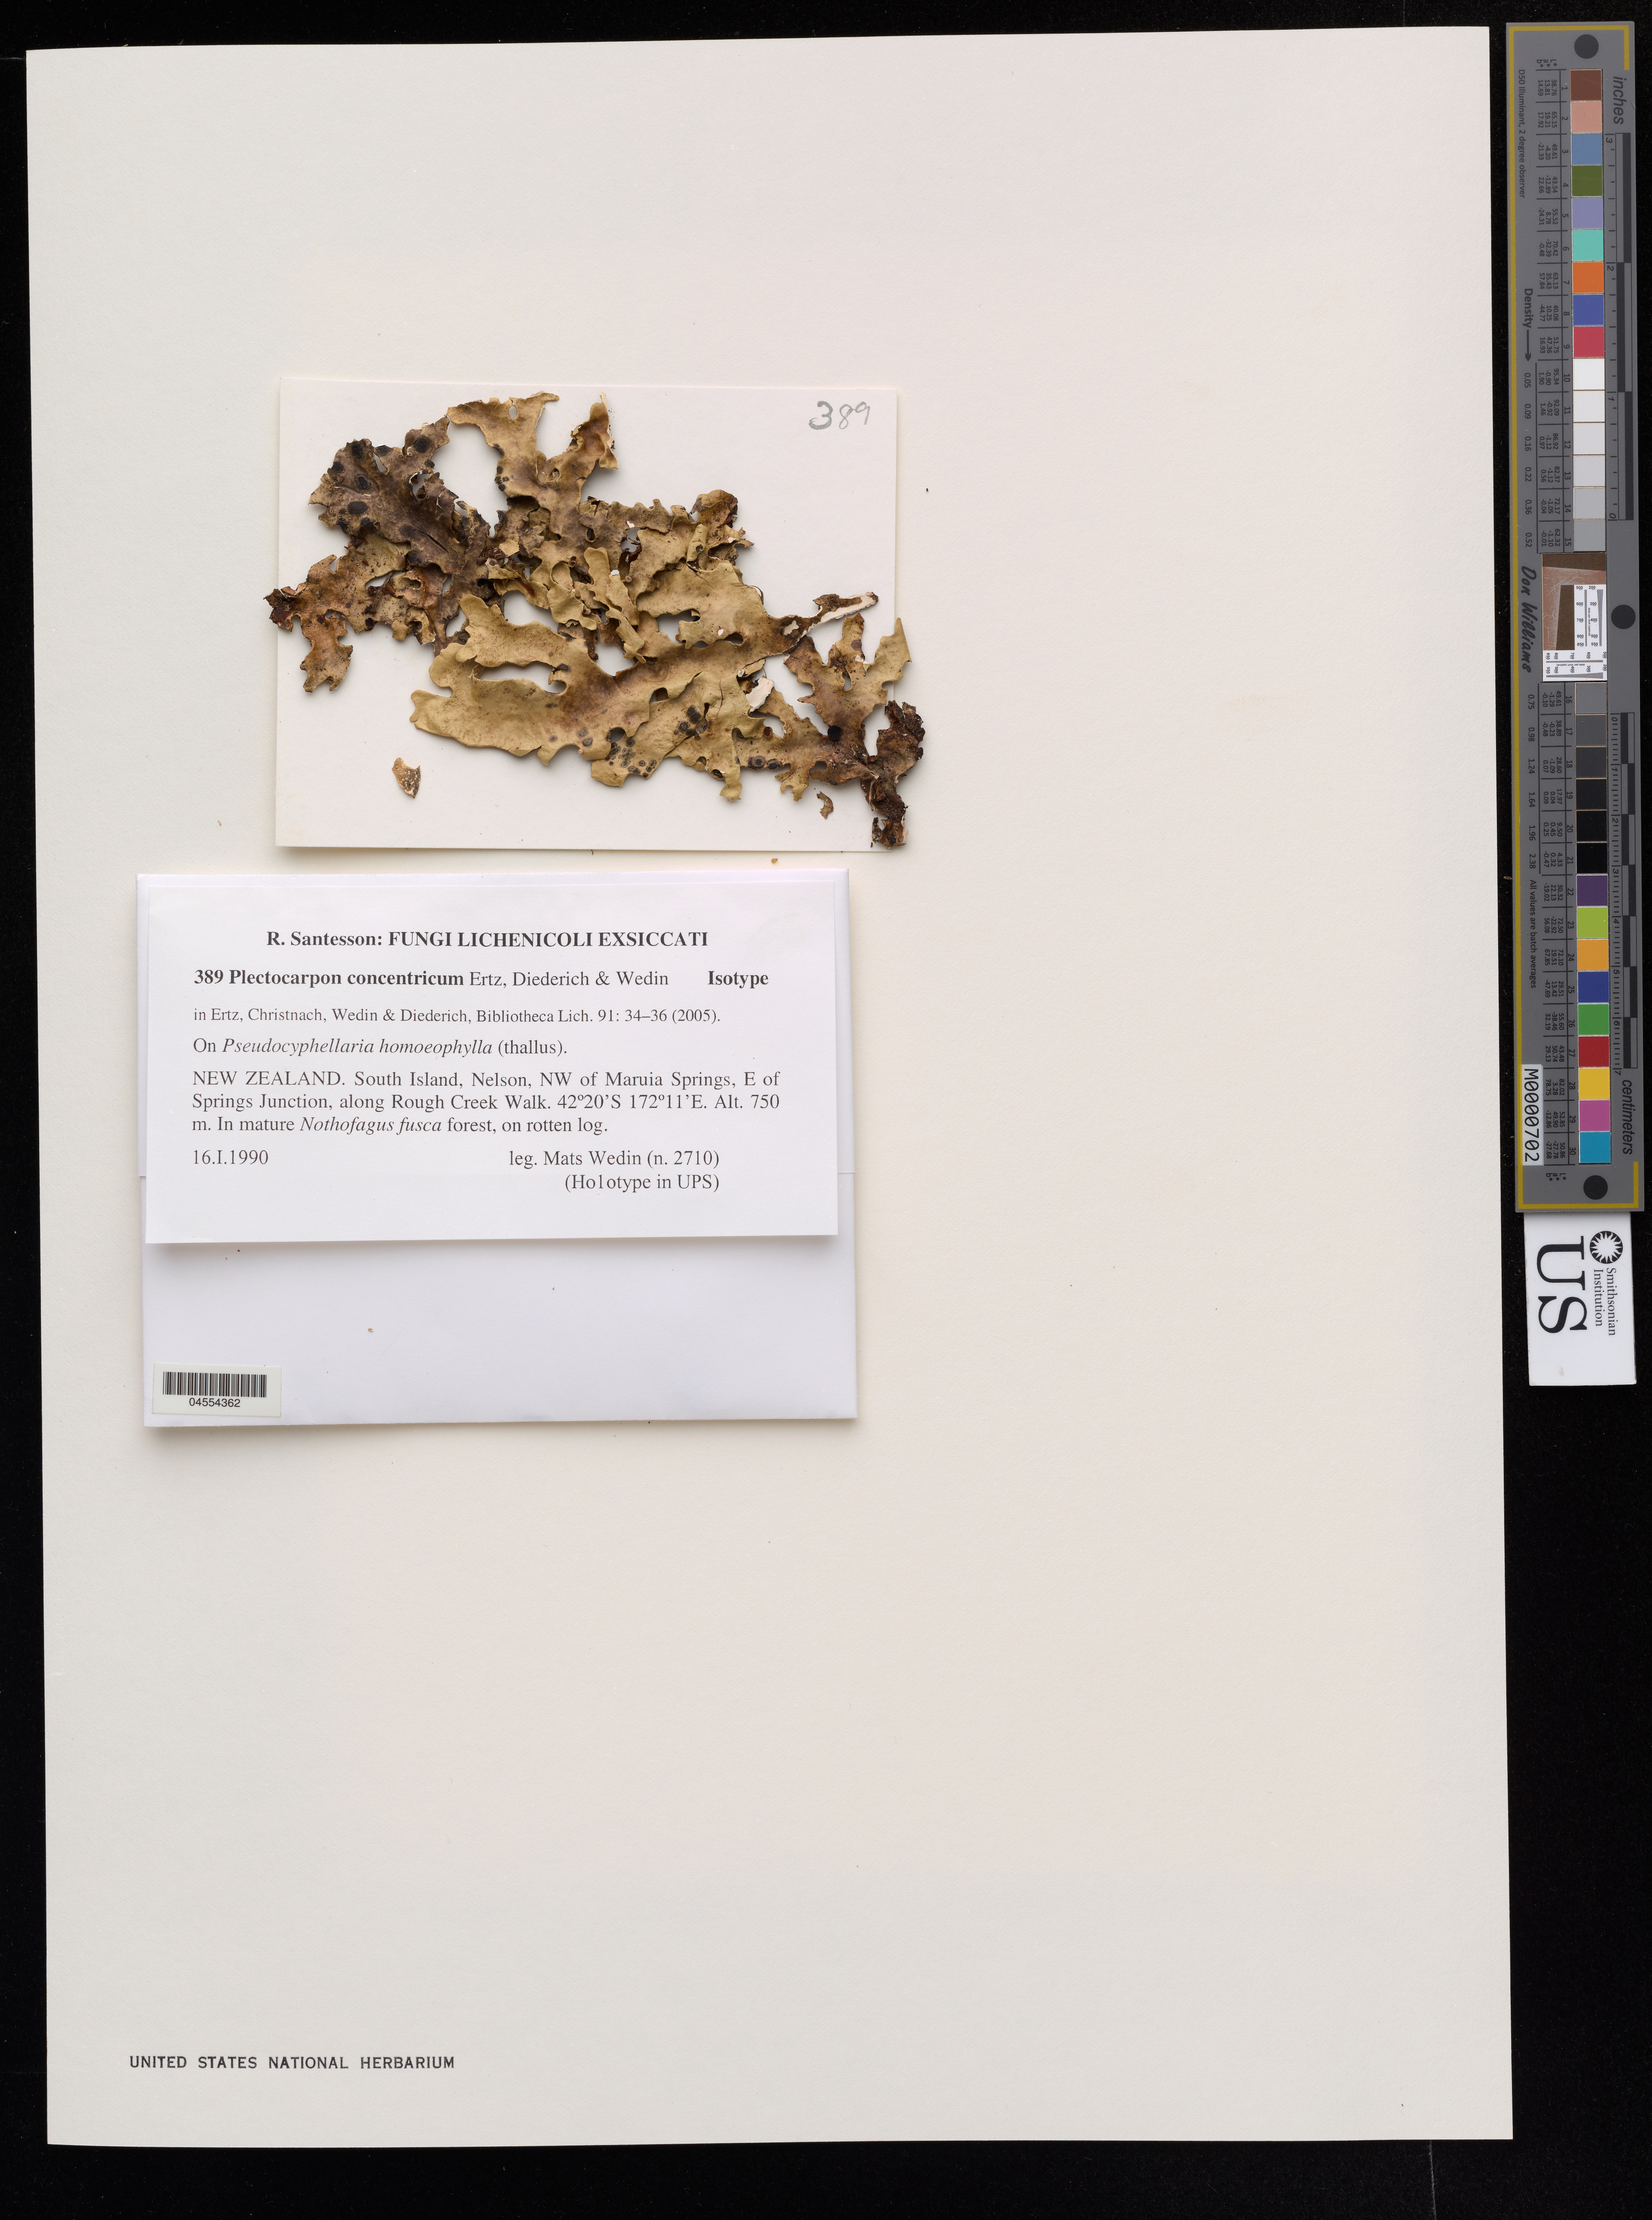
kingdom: Fungi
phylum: Ascomycota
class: Arthoniomycetes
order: Arthoniales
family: Lecanographaceae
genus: Plectocarpon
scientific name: Plectocarpon concentricum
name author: Ertz et al.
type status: Isotype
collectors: M. Wedin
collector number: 389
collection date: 1990-01-16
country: New Zealand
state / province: Nelson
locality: South Island, NW of Maruia Springs, E of Springs Junction, along Rough Creek Walk.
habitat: on Pseudocyphellaria homoeophylla (thallus)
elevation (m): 750